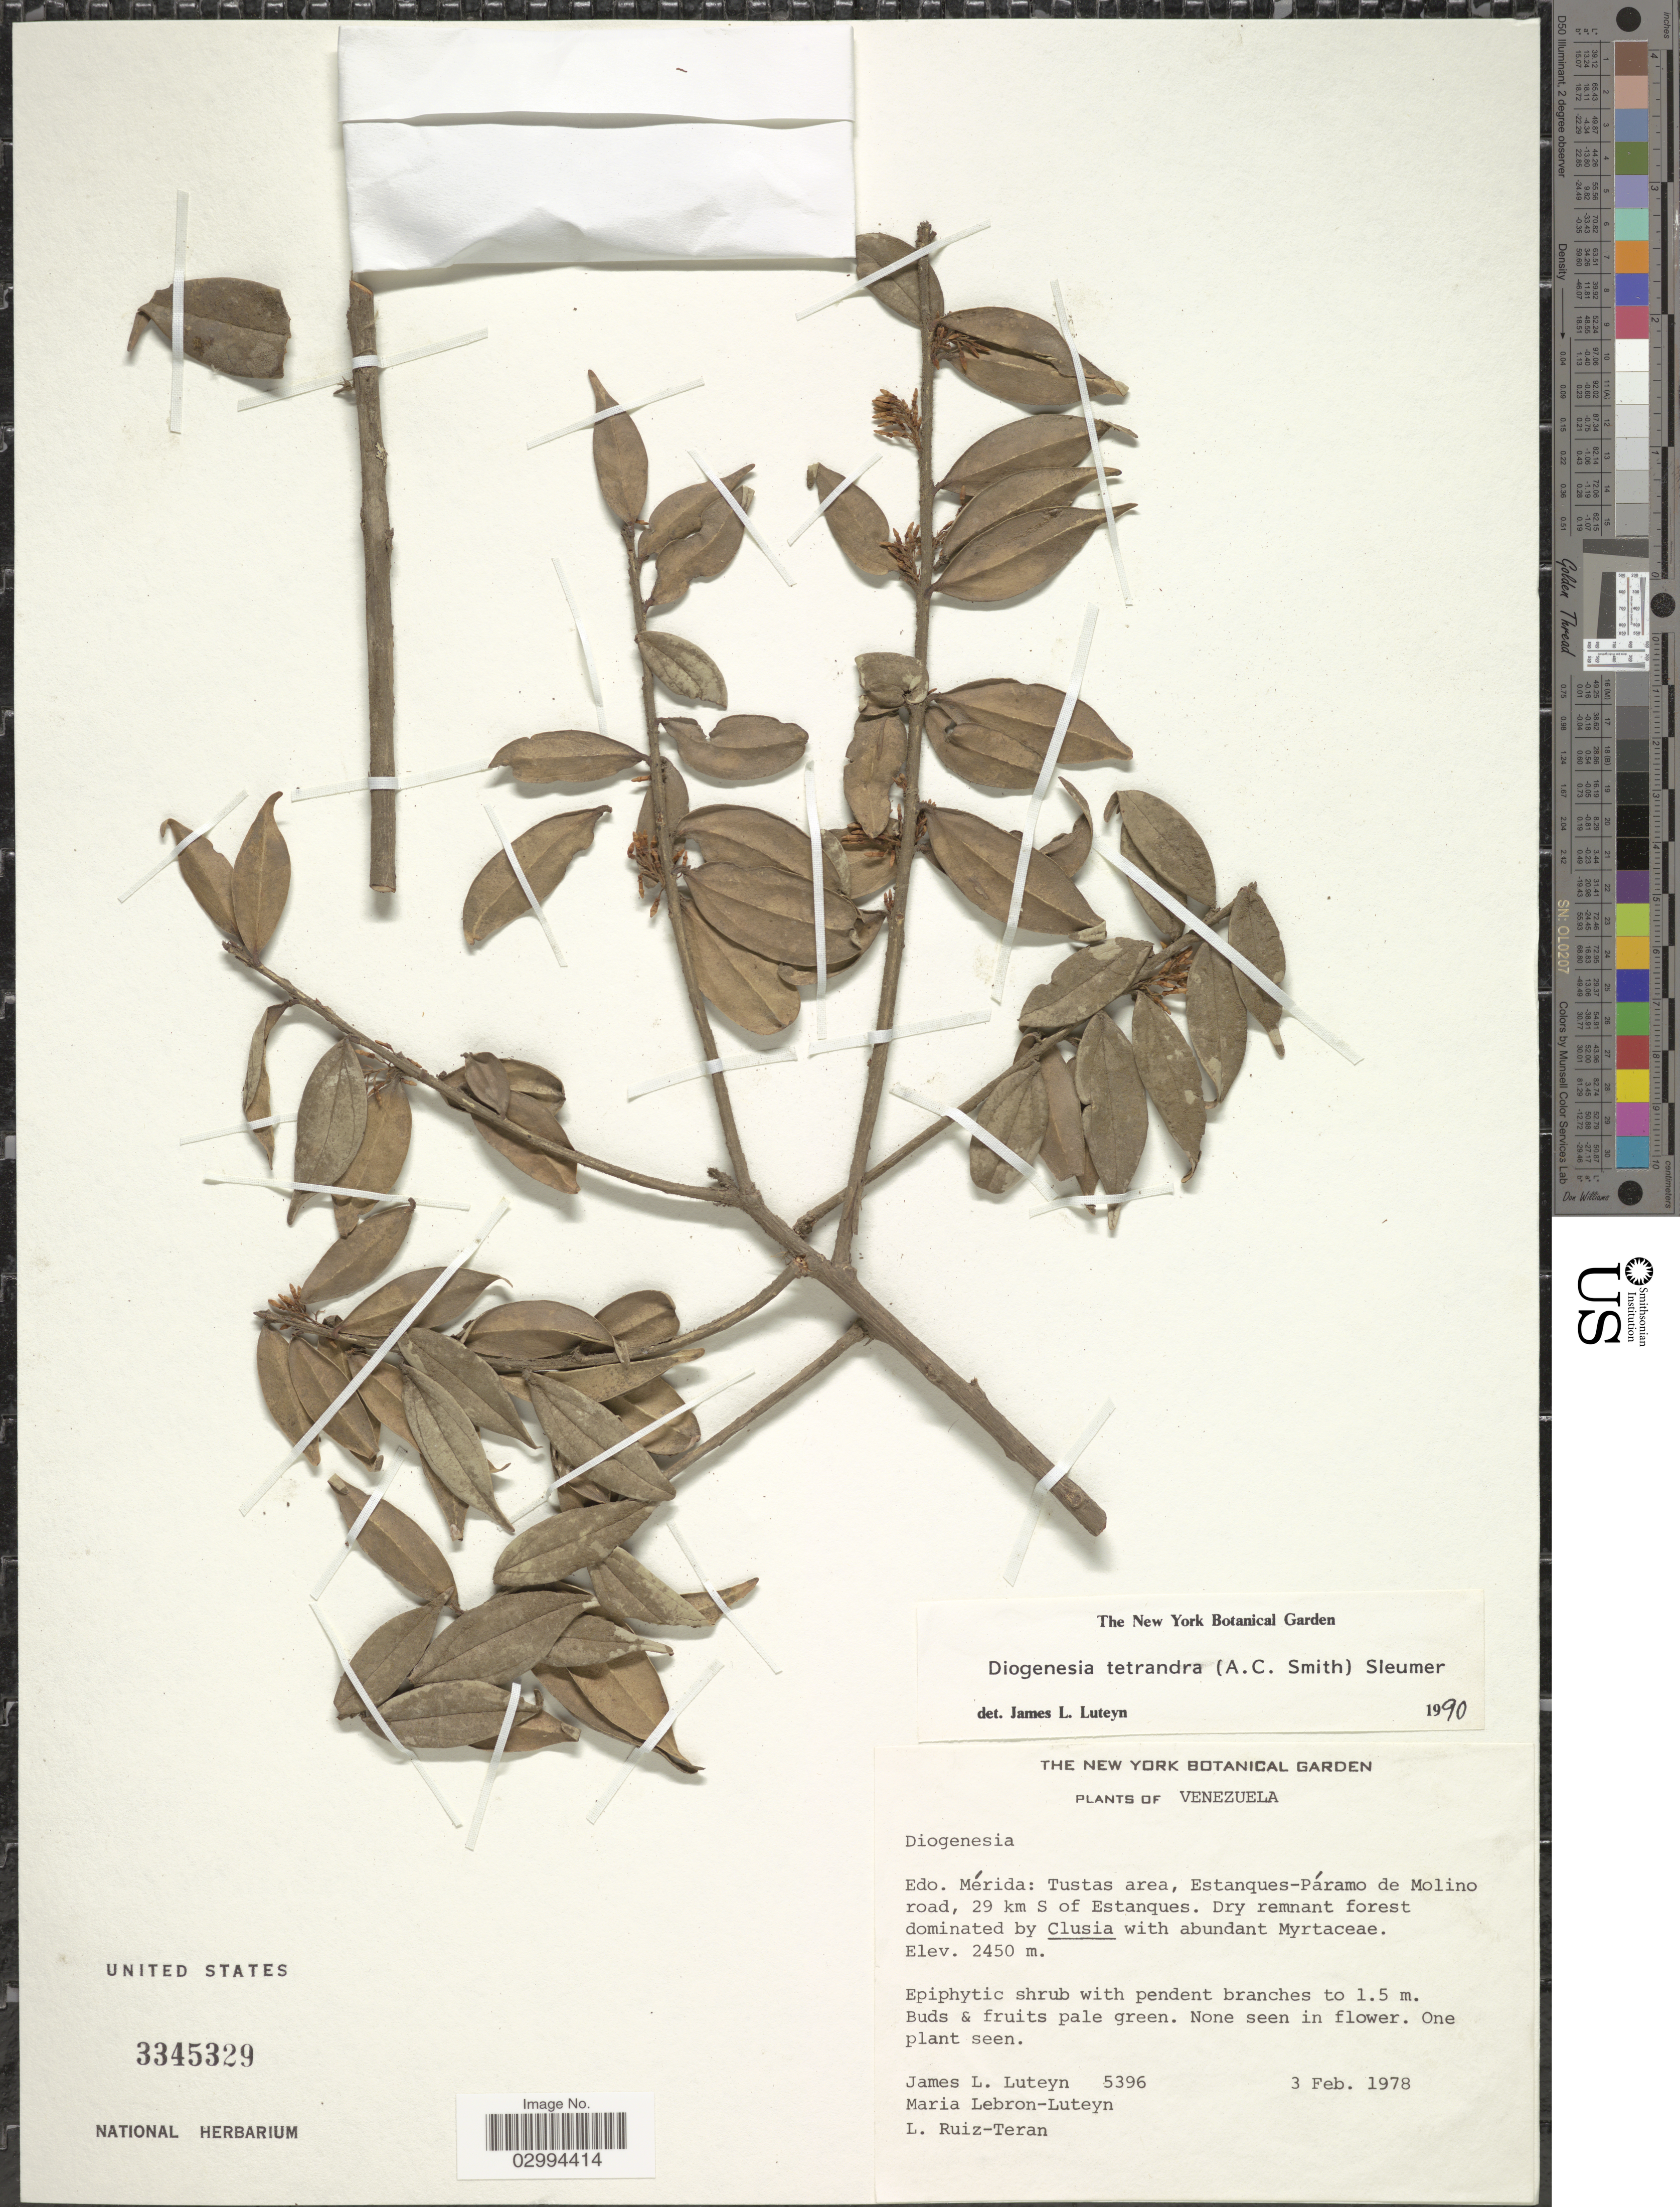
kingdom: Plantae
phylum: Tracheophyta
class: Magnoliopsida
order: Ericales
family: Ericaceae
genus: Diogenesia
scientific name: Diogenesia tetrandra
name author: (A.C. Sm.) Sleumer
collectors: J. L. Luteyn, M. L. Lebrón-Luteyn & L. E. Ruíz-Terán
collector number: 5396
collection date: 1978-03-03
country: Venezuela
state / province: Mérida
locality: Tustas area, Estanques-Páramo de Molino road, 29 km S of Estanques.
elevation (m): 2450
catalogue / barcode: US 3345329